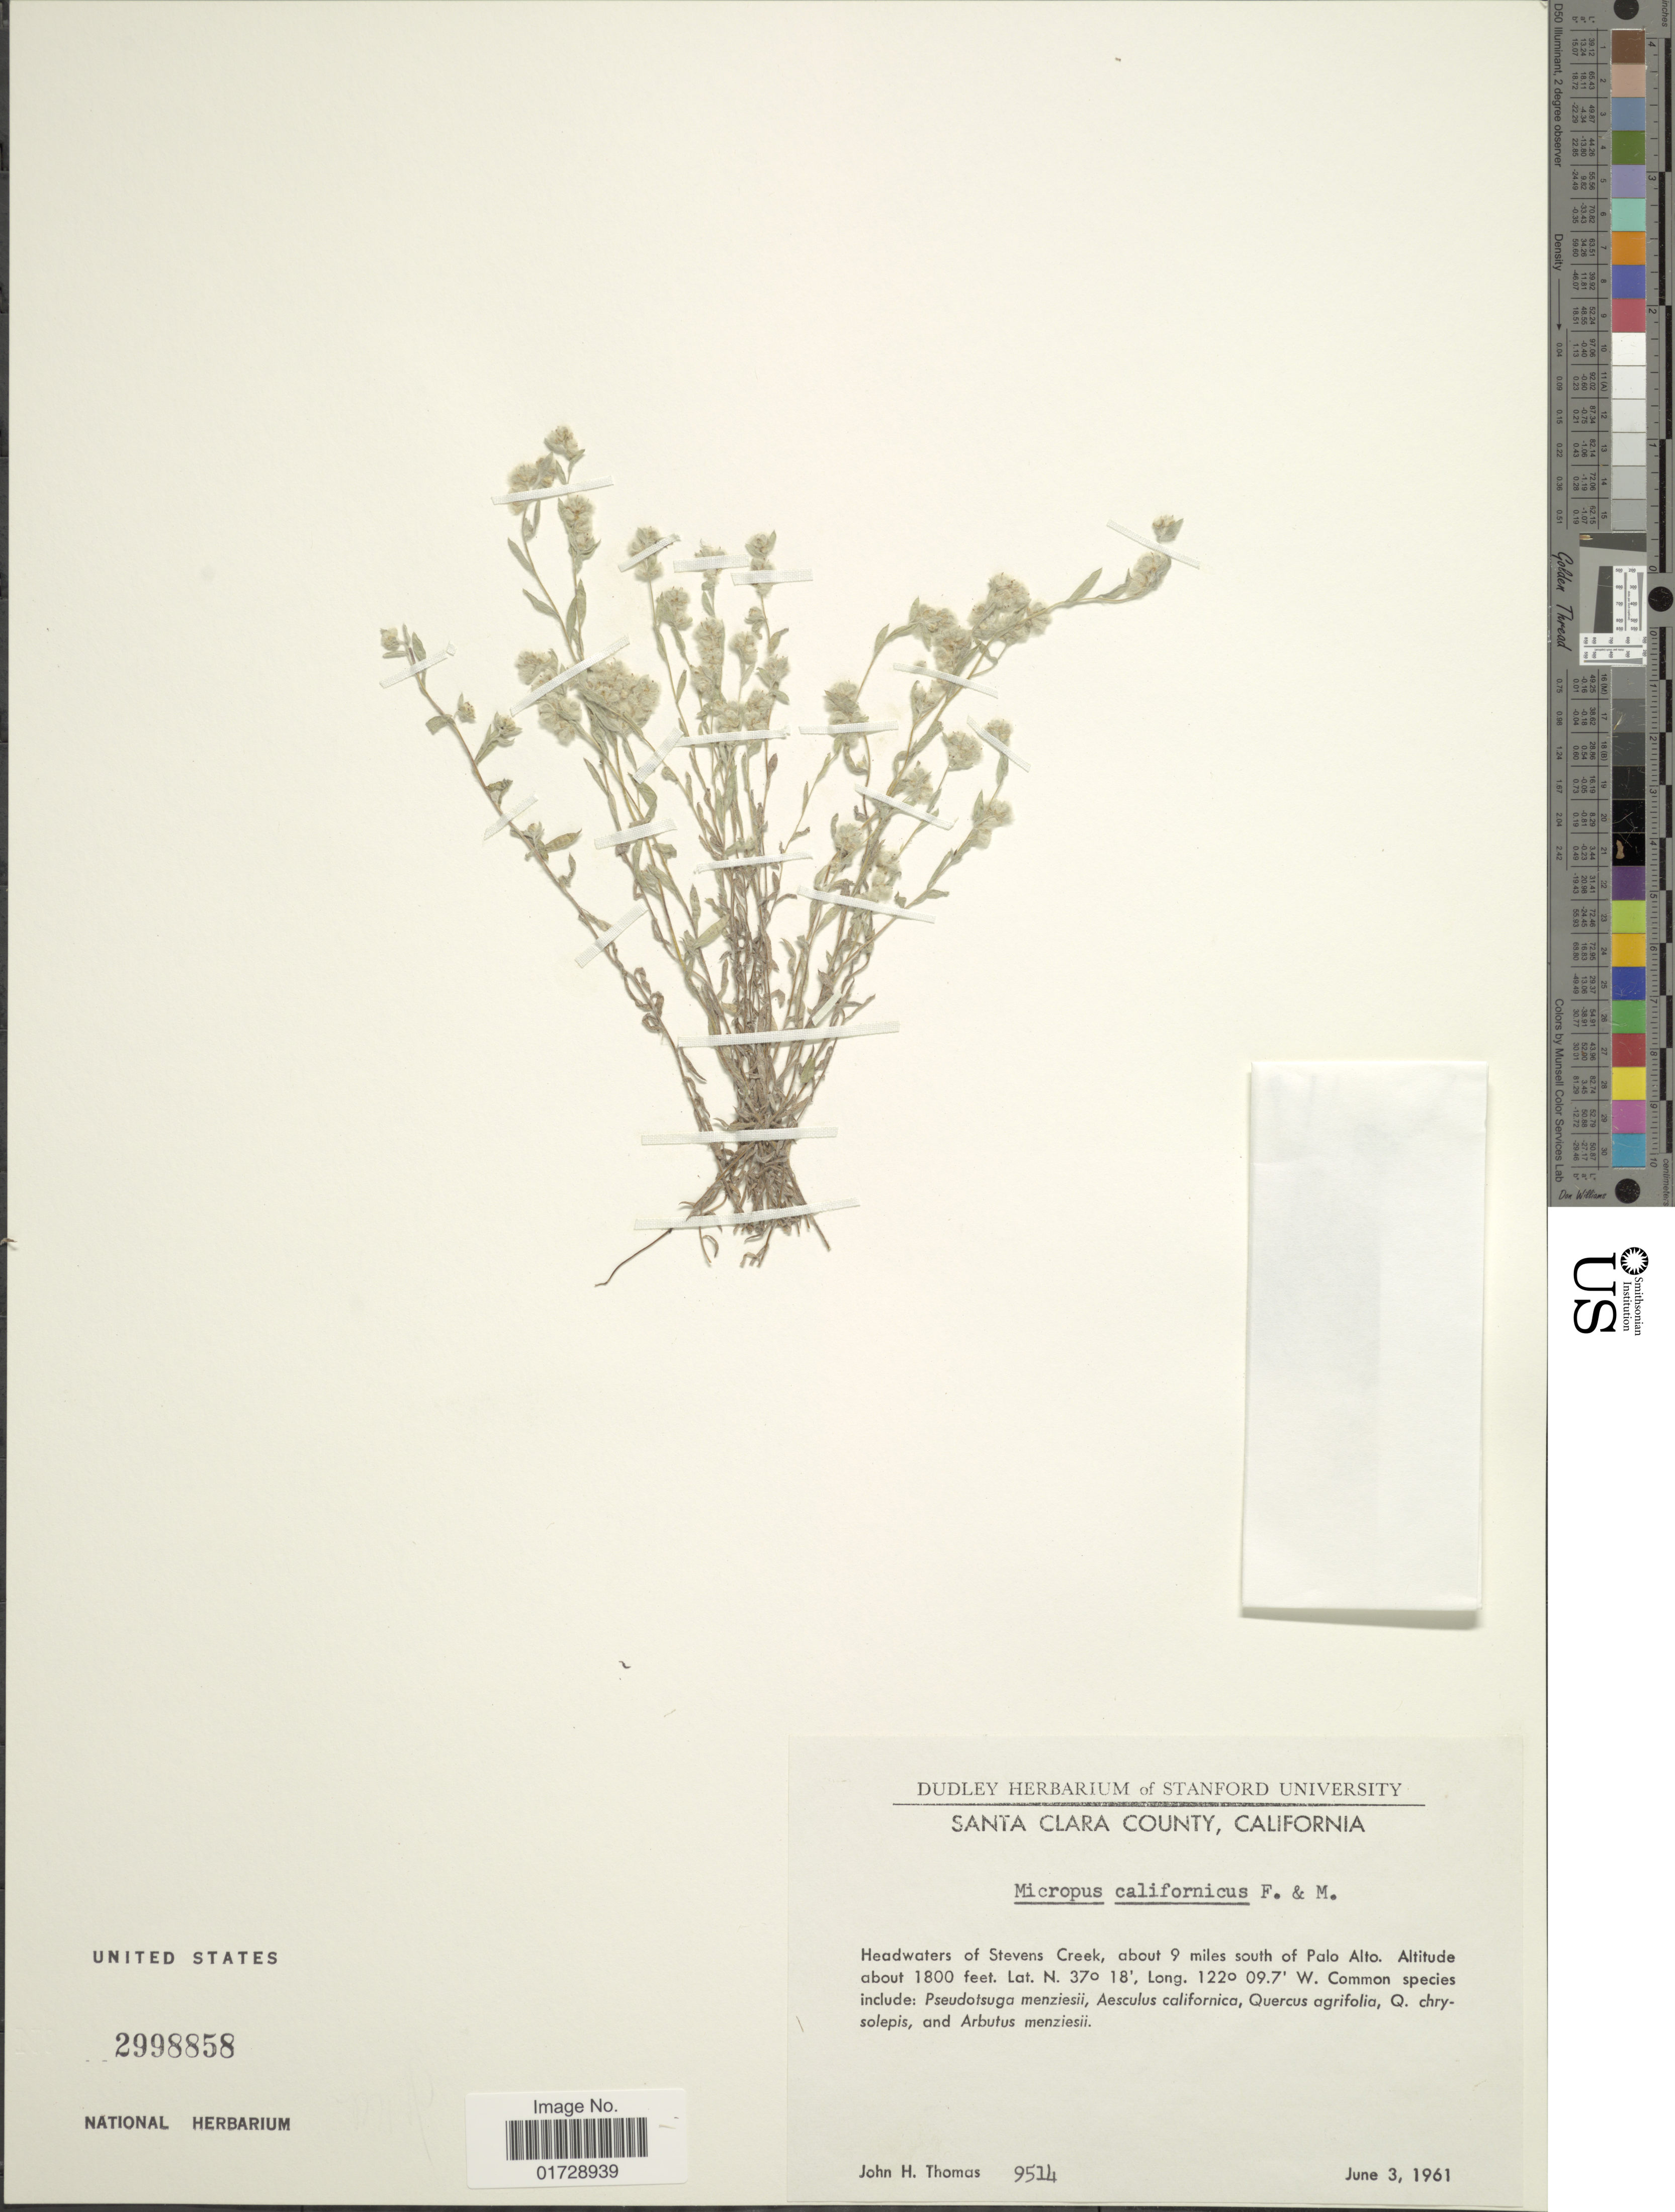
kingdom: Plantae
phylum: Tracheophyta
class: Magnoliopsida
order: Asterales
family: Asteraceae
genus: Micropus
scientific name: Micropus californicus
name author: Fisch. & C.A. Mey.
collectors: J. H. Thomas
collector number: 9514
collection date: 1961-06-03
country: United States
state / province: California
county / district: Santa Clara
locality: Santa Clara County, Headwaters of Stevens Creek, about 9 miles south of Palo Alto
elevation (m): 549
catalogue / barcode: US 2998858